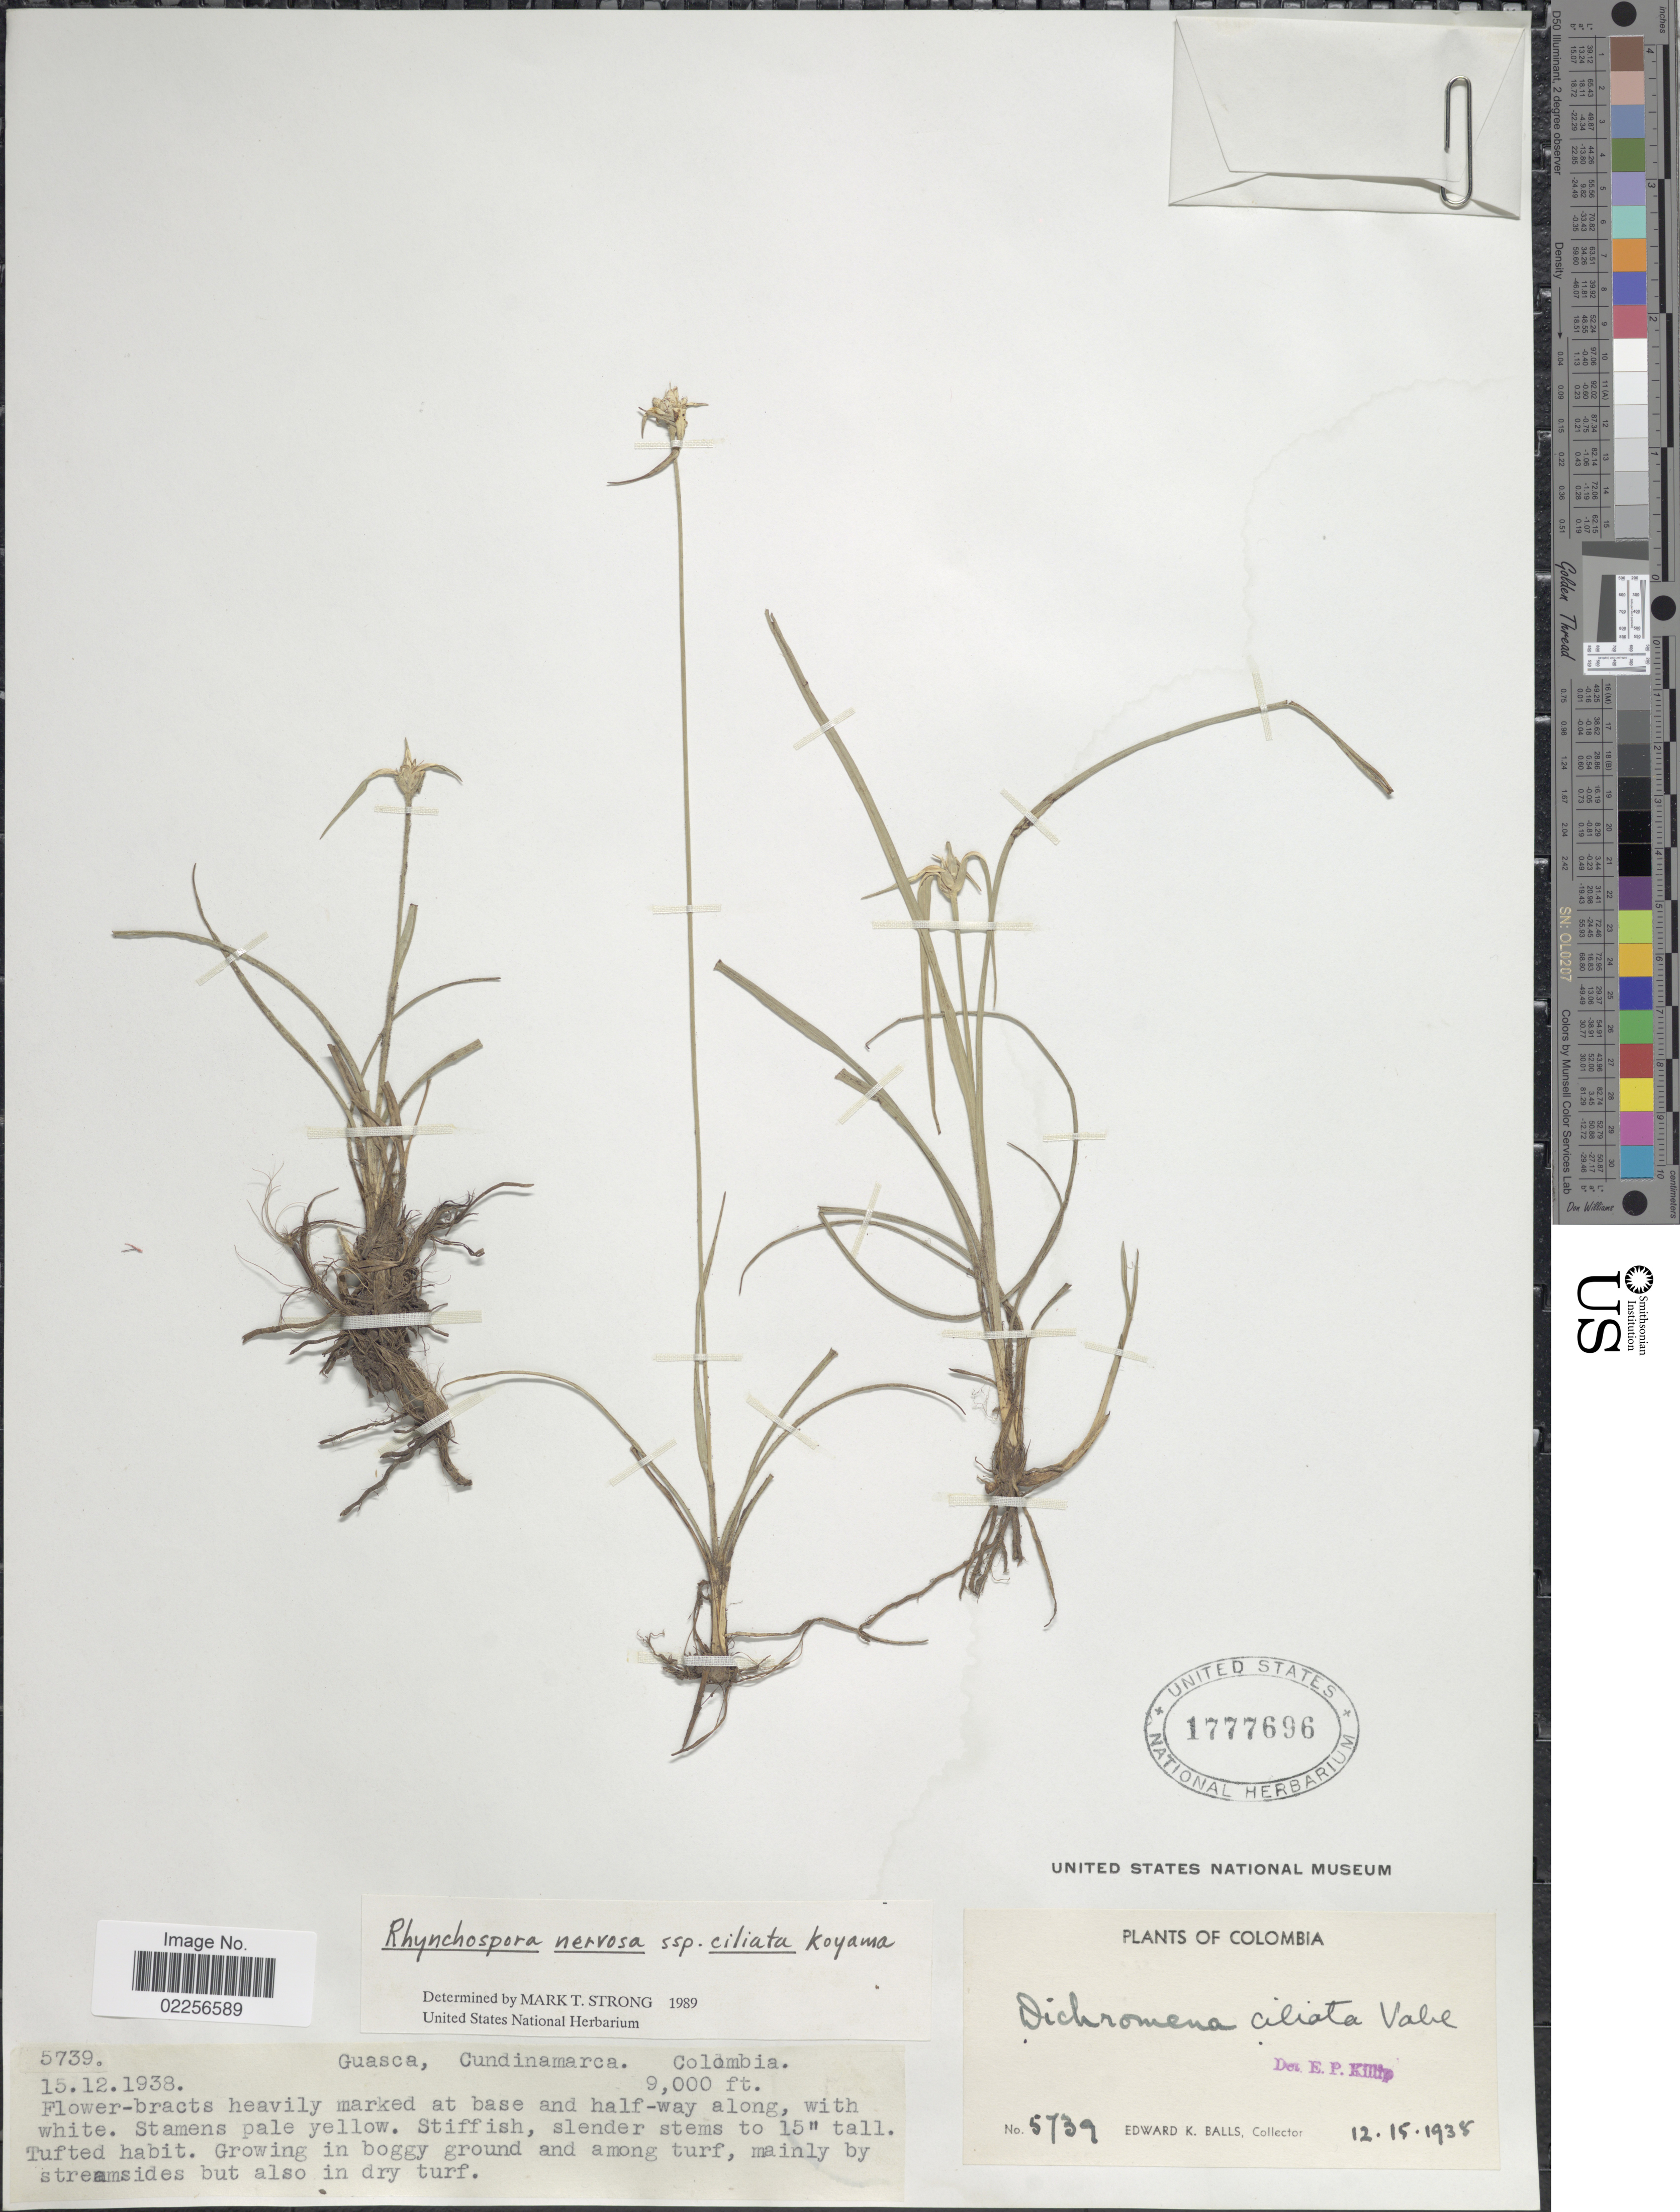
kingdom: Plantae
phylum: Tracheophyta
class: Liliopsida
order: Poales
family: Cyperaceae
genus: Rhynchospora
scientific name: Rhynchospora ciliata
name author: (G. Mey.) Kük.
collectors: E. K. Balls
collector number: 5739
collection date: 1938-12-15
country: Colombia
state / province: Cundinamarca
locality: Guasca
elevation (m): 2743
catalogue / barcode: US 1777696